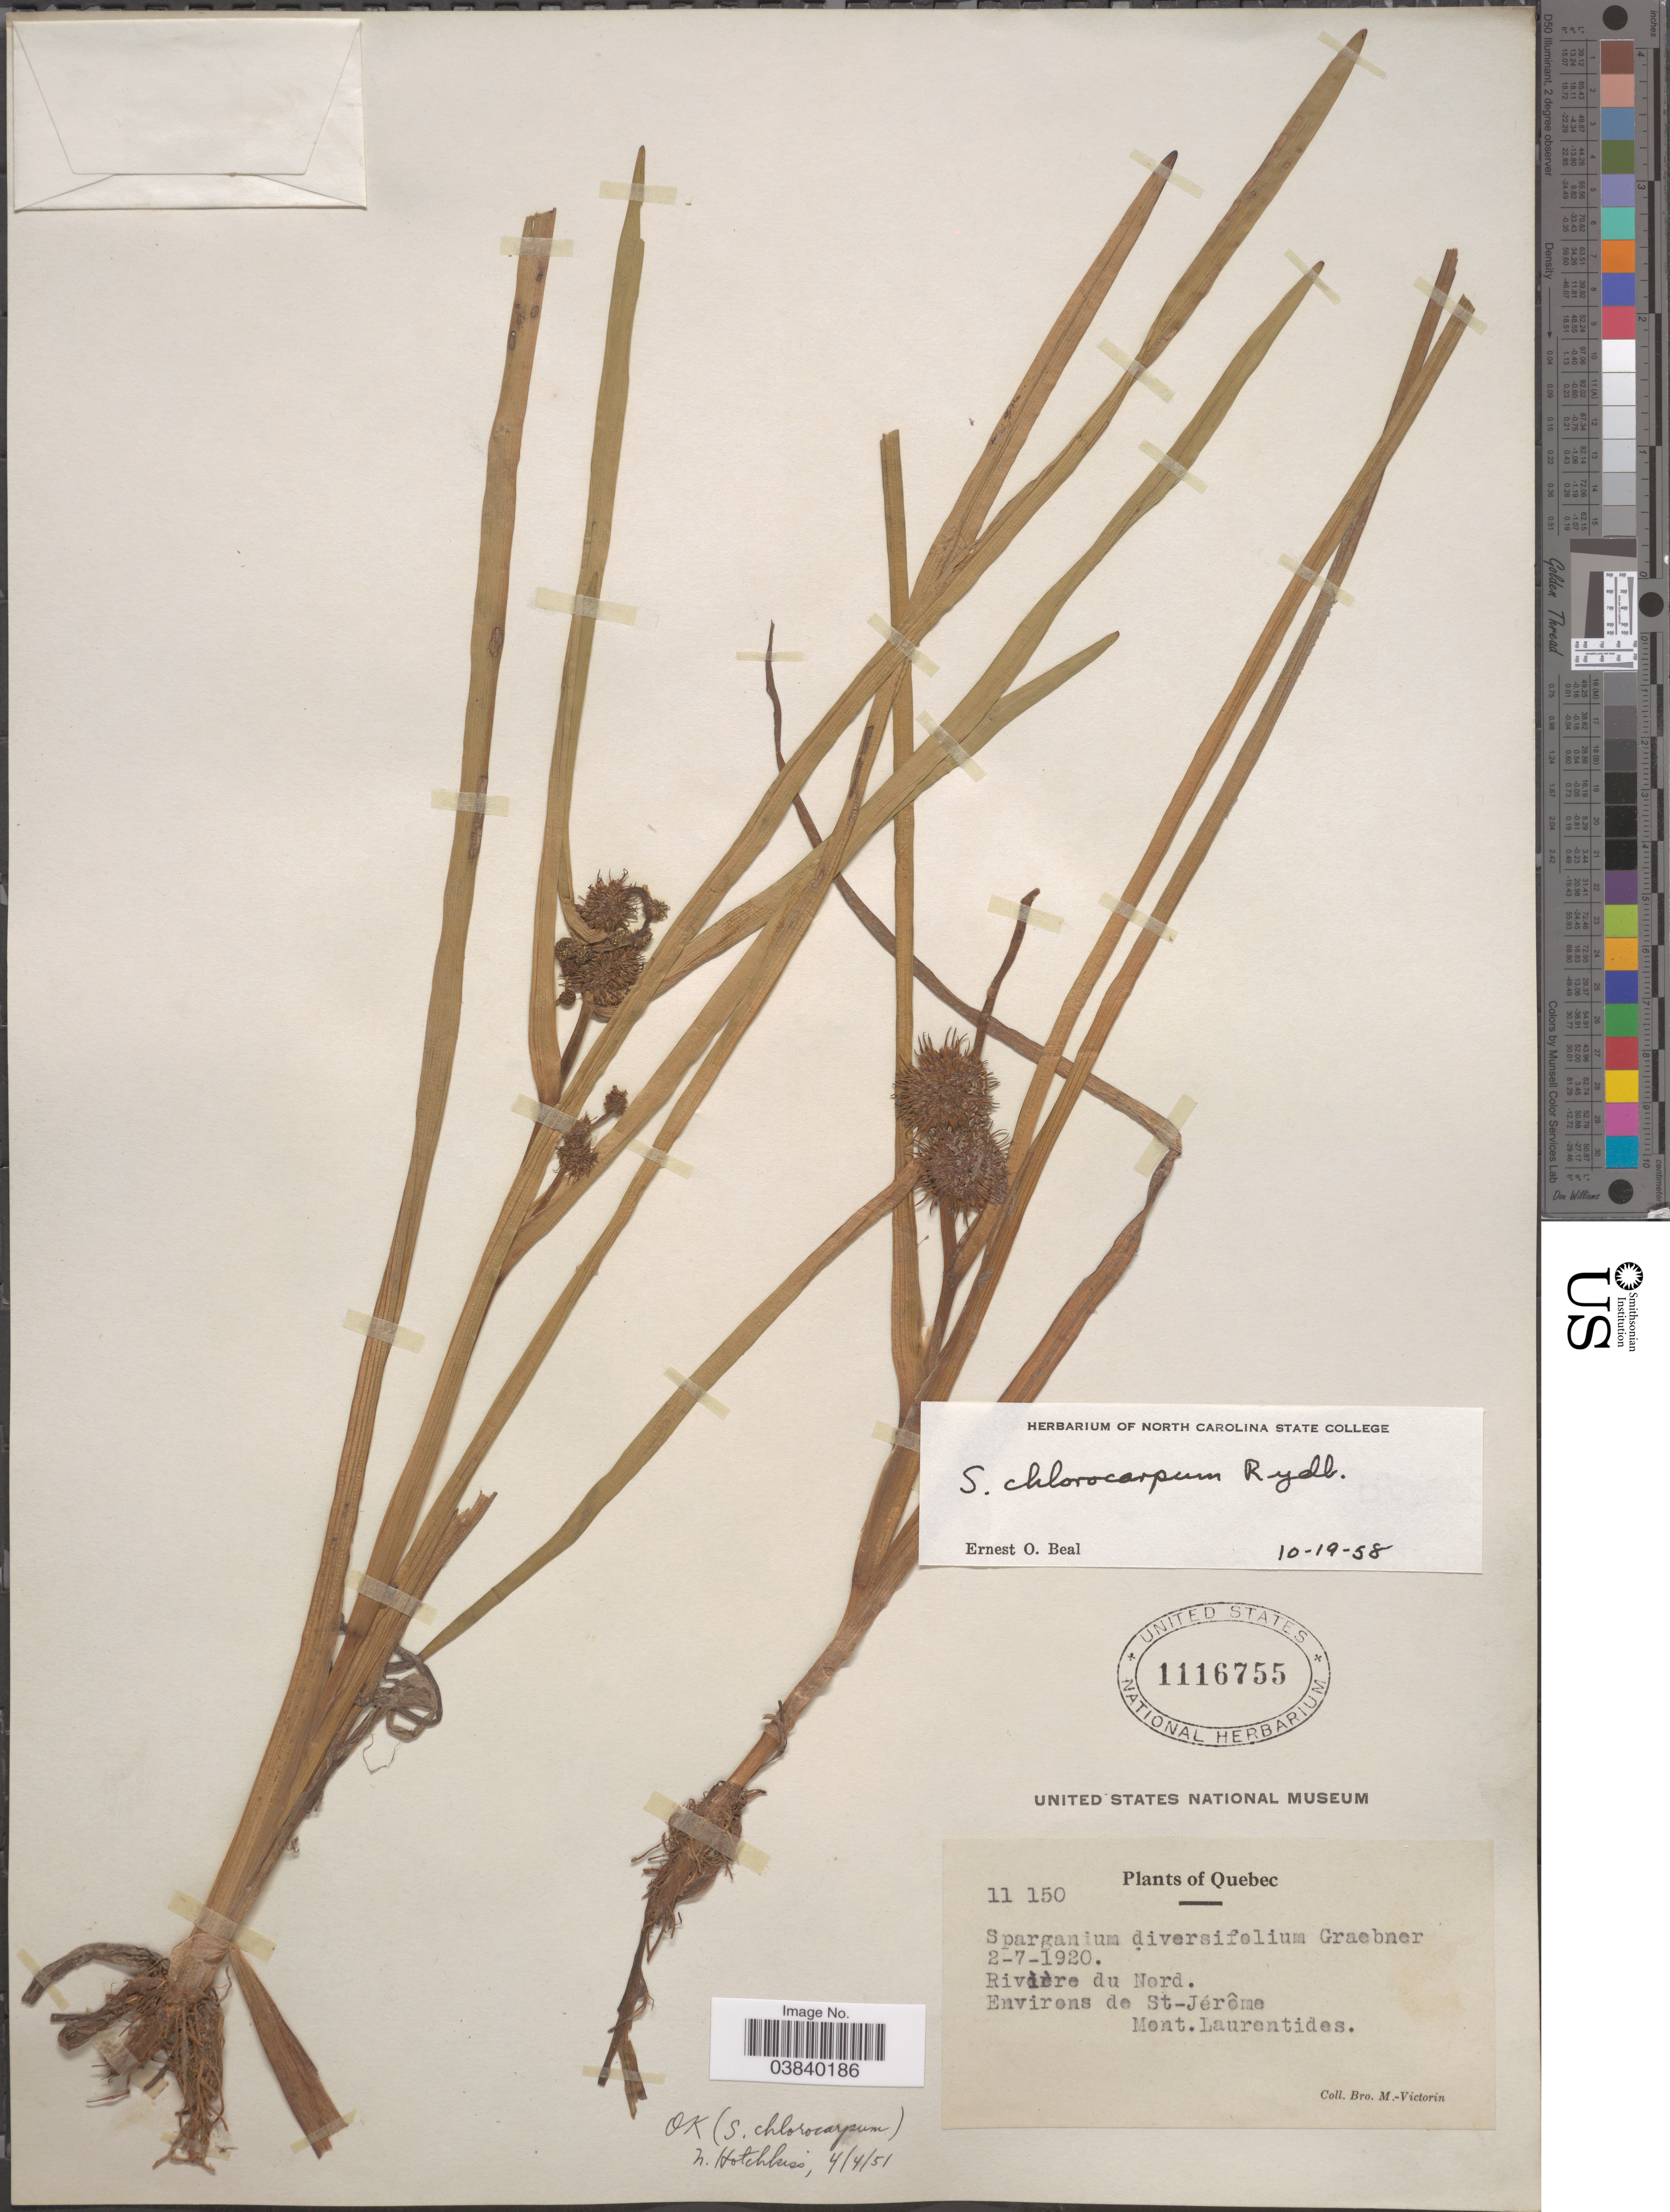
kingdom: Plantae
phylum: Tracheophyta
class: Liliopsida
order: Poales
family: Typhaceae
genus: Sparganium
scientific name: Sparganium chlorocarpum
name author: Rydb.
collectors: Fr. Marie-Victorin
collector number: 11150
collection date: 1920-07-02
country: Canada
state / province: Quebec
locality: Rivìère du Nord. Environd de St. Jérôme. Mont. Laurentides.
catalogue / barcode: US 1116755